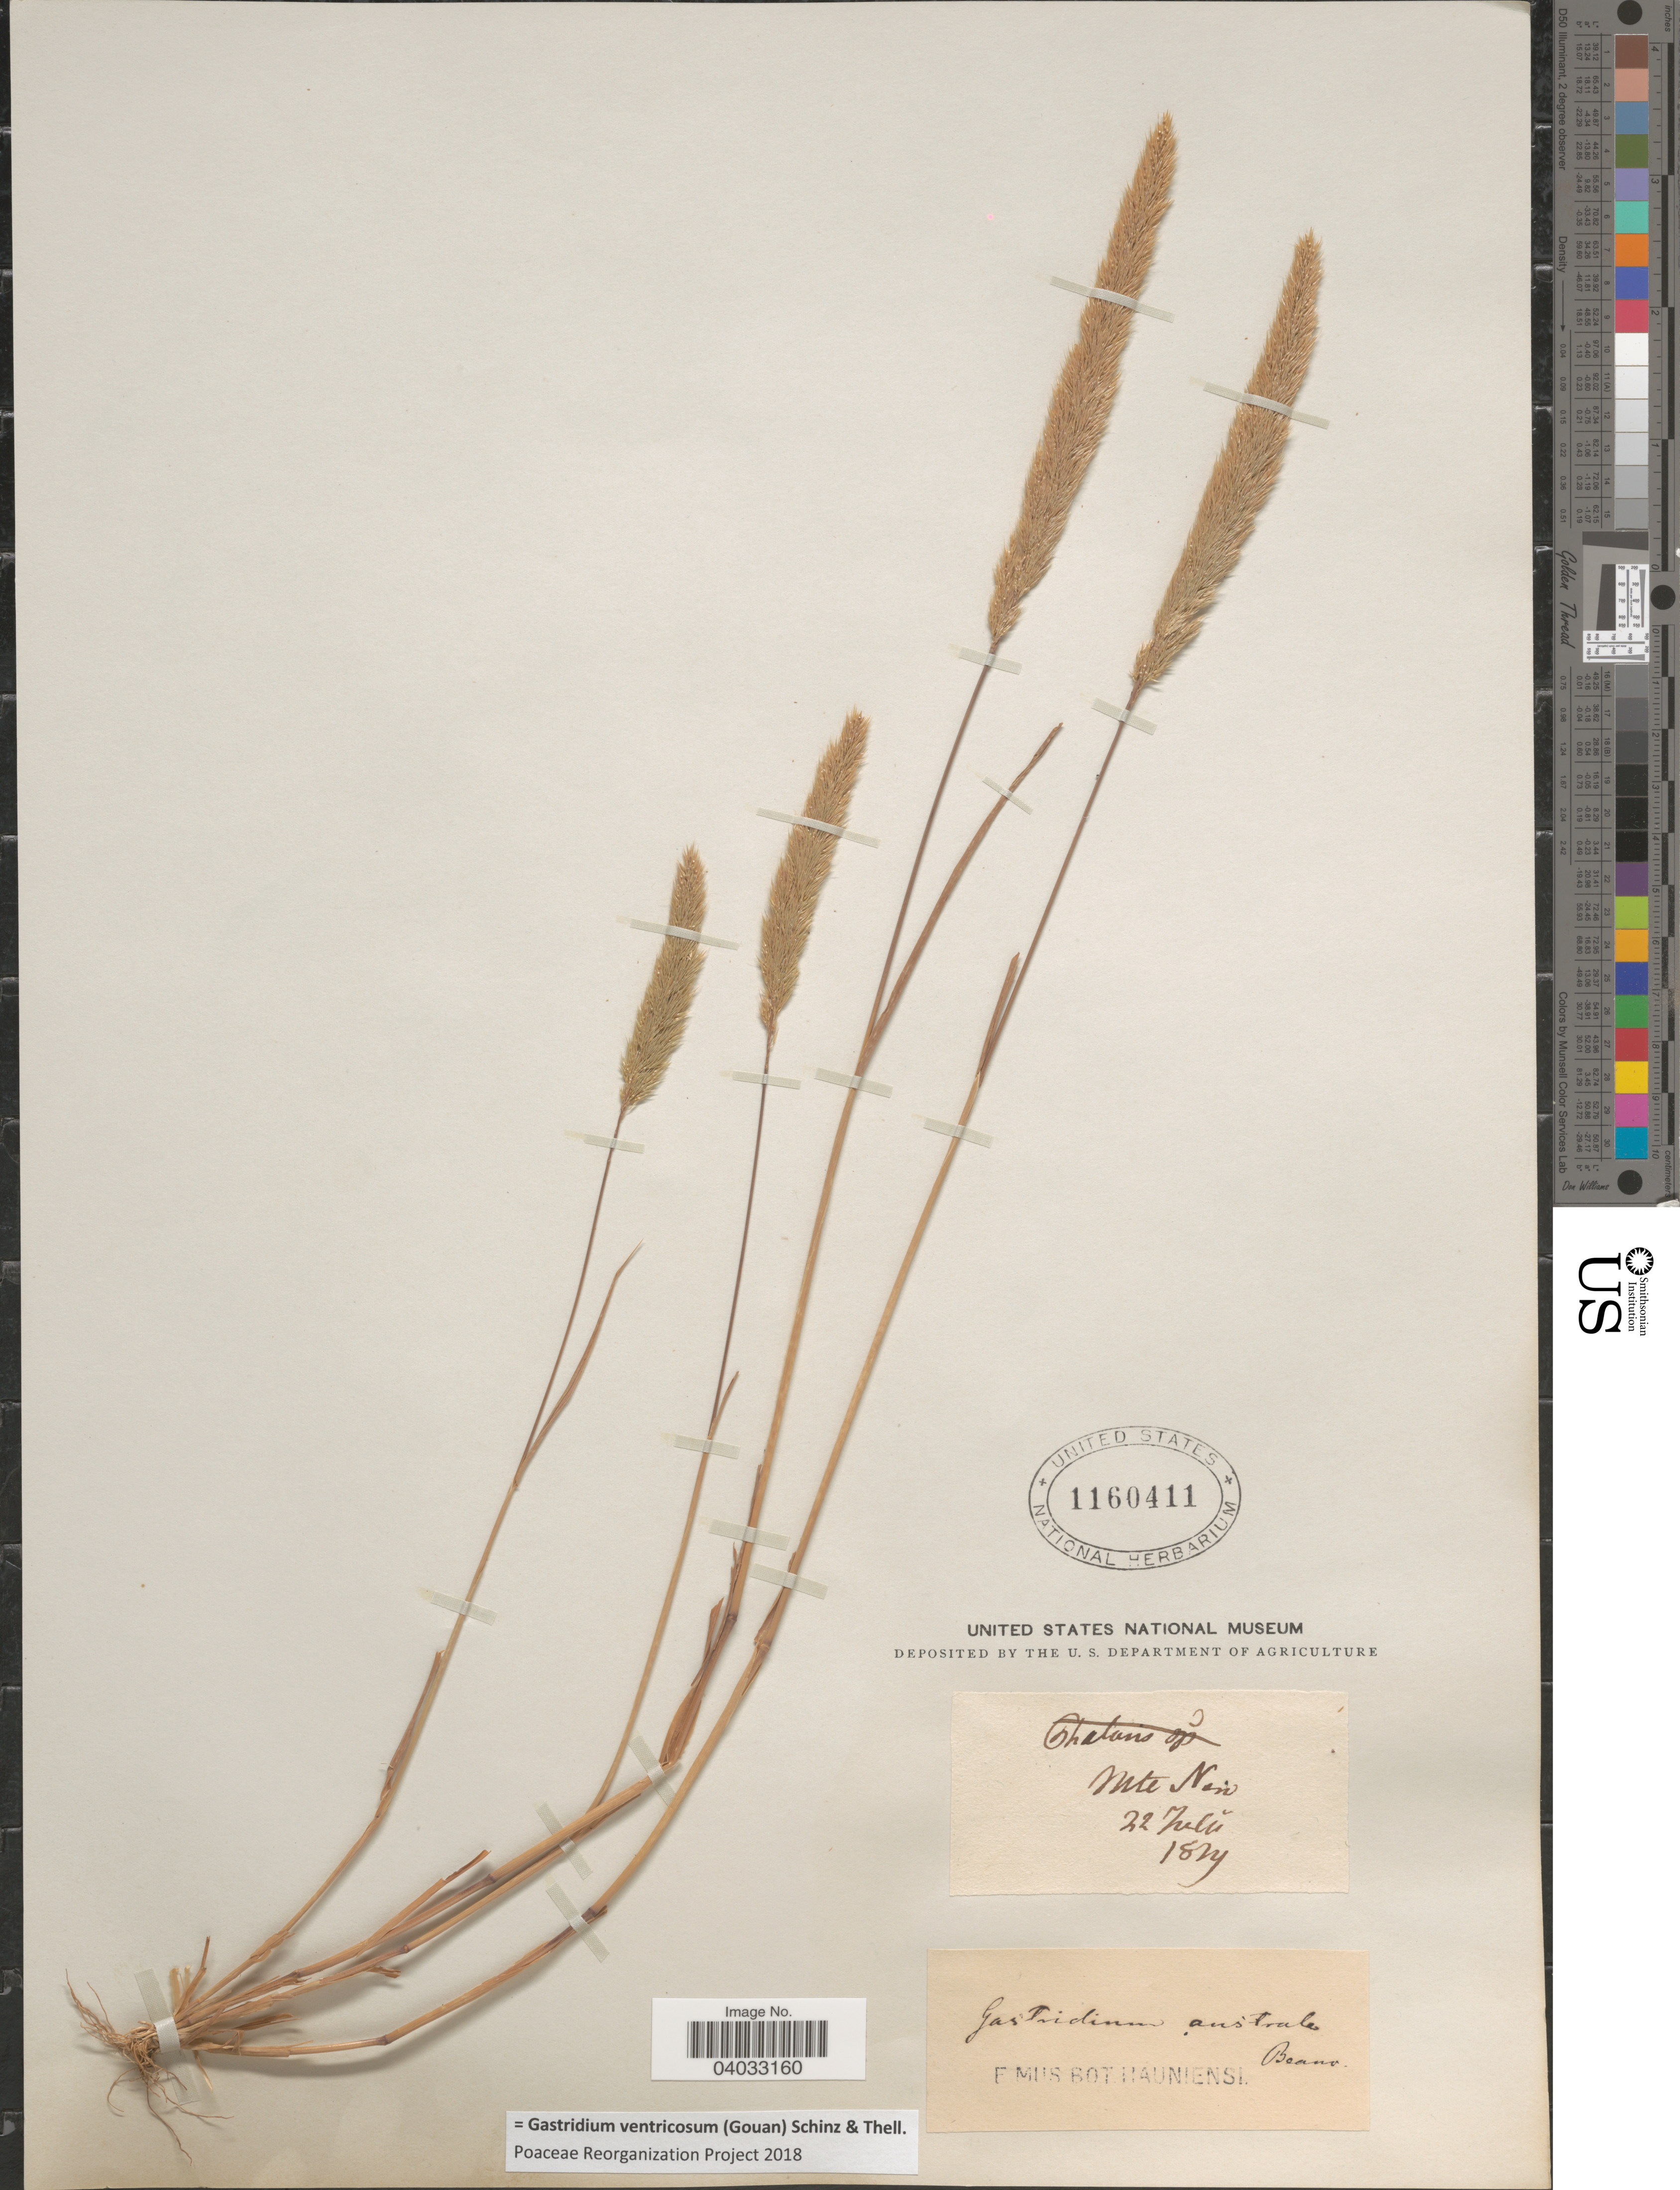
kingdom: Plantae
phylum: Tracheophyta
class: Liliopsida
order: Poales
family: Poaceae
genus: Gastridium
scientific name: Gastridium ventricosum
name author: (Gouan) Schinz & Thell.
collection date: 1829-07-22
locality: Mte Non.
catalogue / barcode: US 1160411